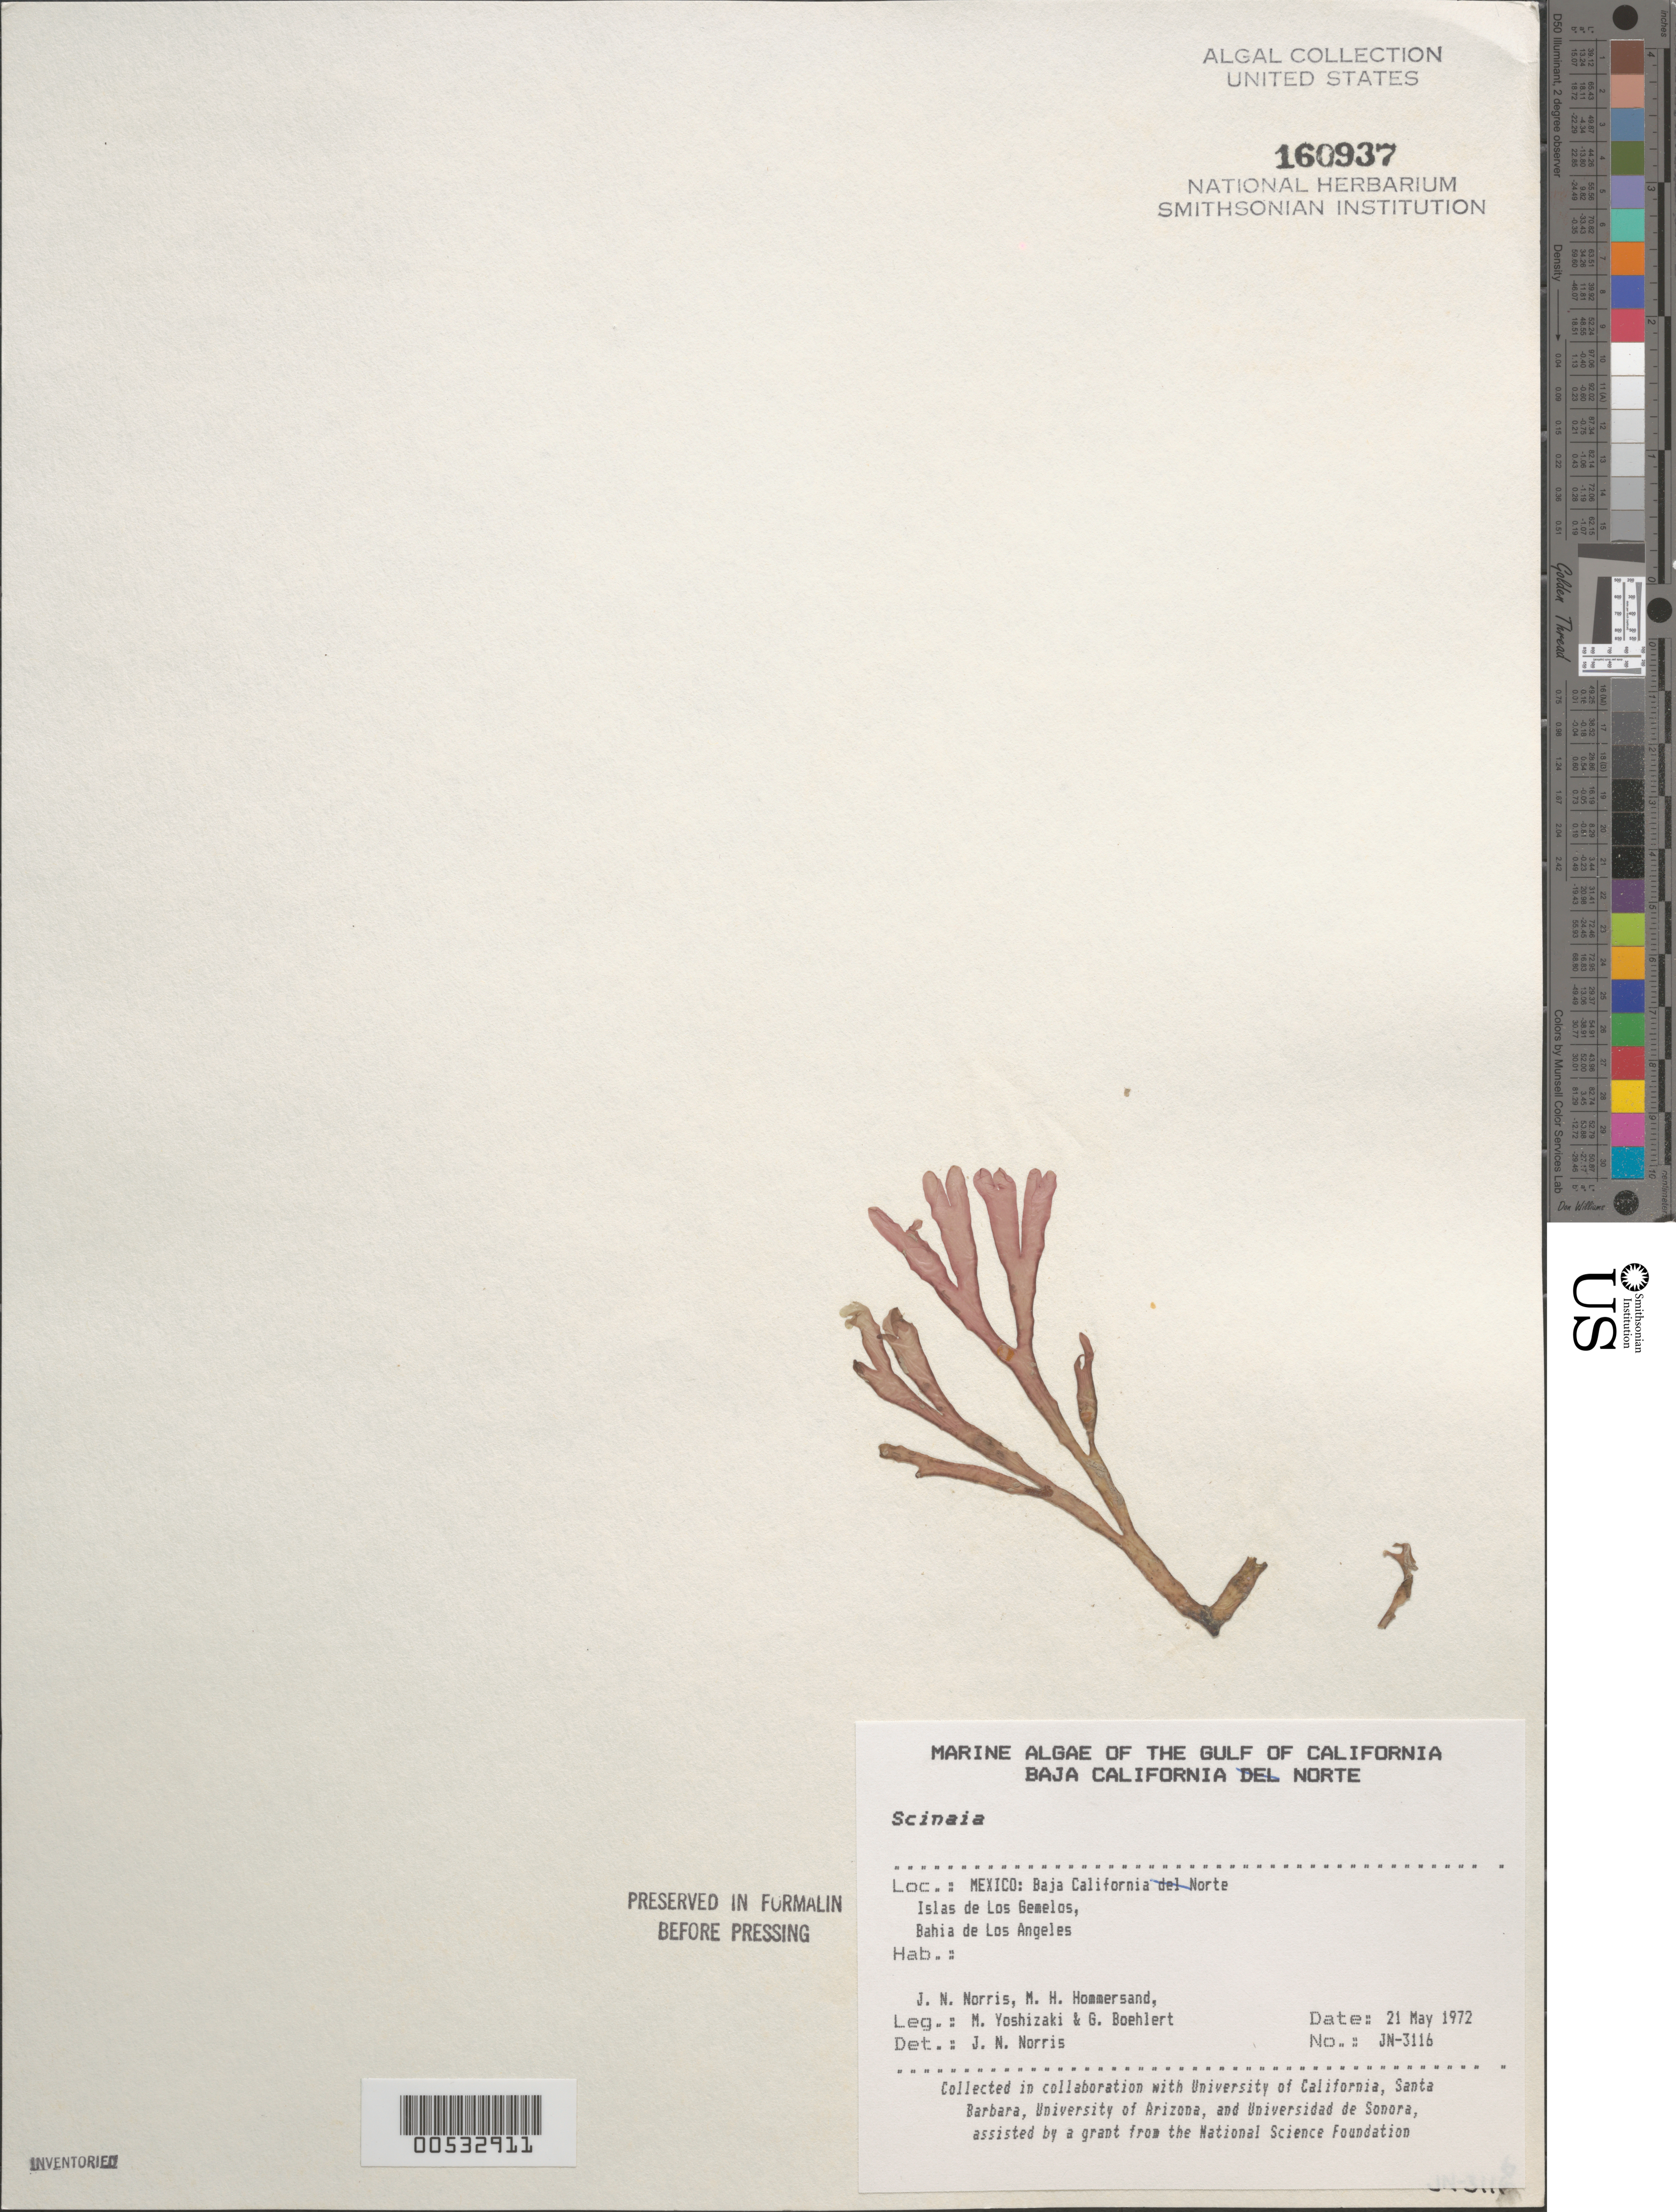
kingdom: Plantae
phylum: Rhodophyta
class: Florideophyceae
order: Nemaliales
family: Scinaiaceae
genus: Scinaia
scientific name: Scinaia sp.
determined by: Norris, James N.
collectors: J. N. Norris, M. H. Hommersand, M. Yoshizaki & G. Boehlert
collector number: JN-3116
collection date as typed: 21 May 1972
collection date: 1972-05-21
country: Mexico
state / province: Baja California Norte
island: Isla de Los Gemelitos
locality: Bahia de los Angeles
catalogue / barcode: US 160937